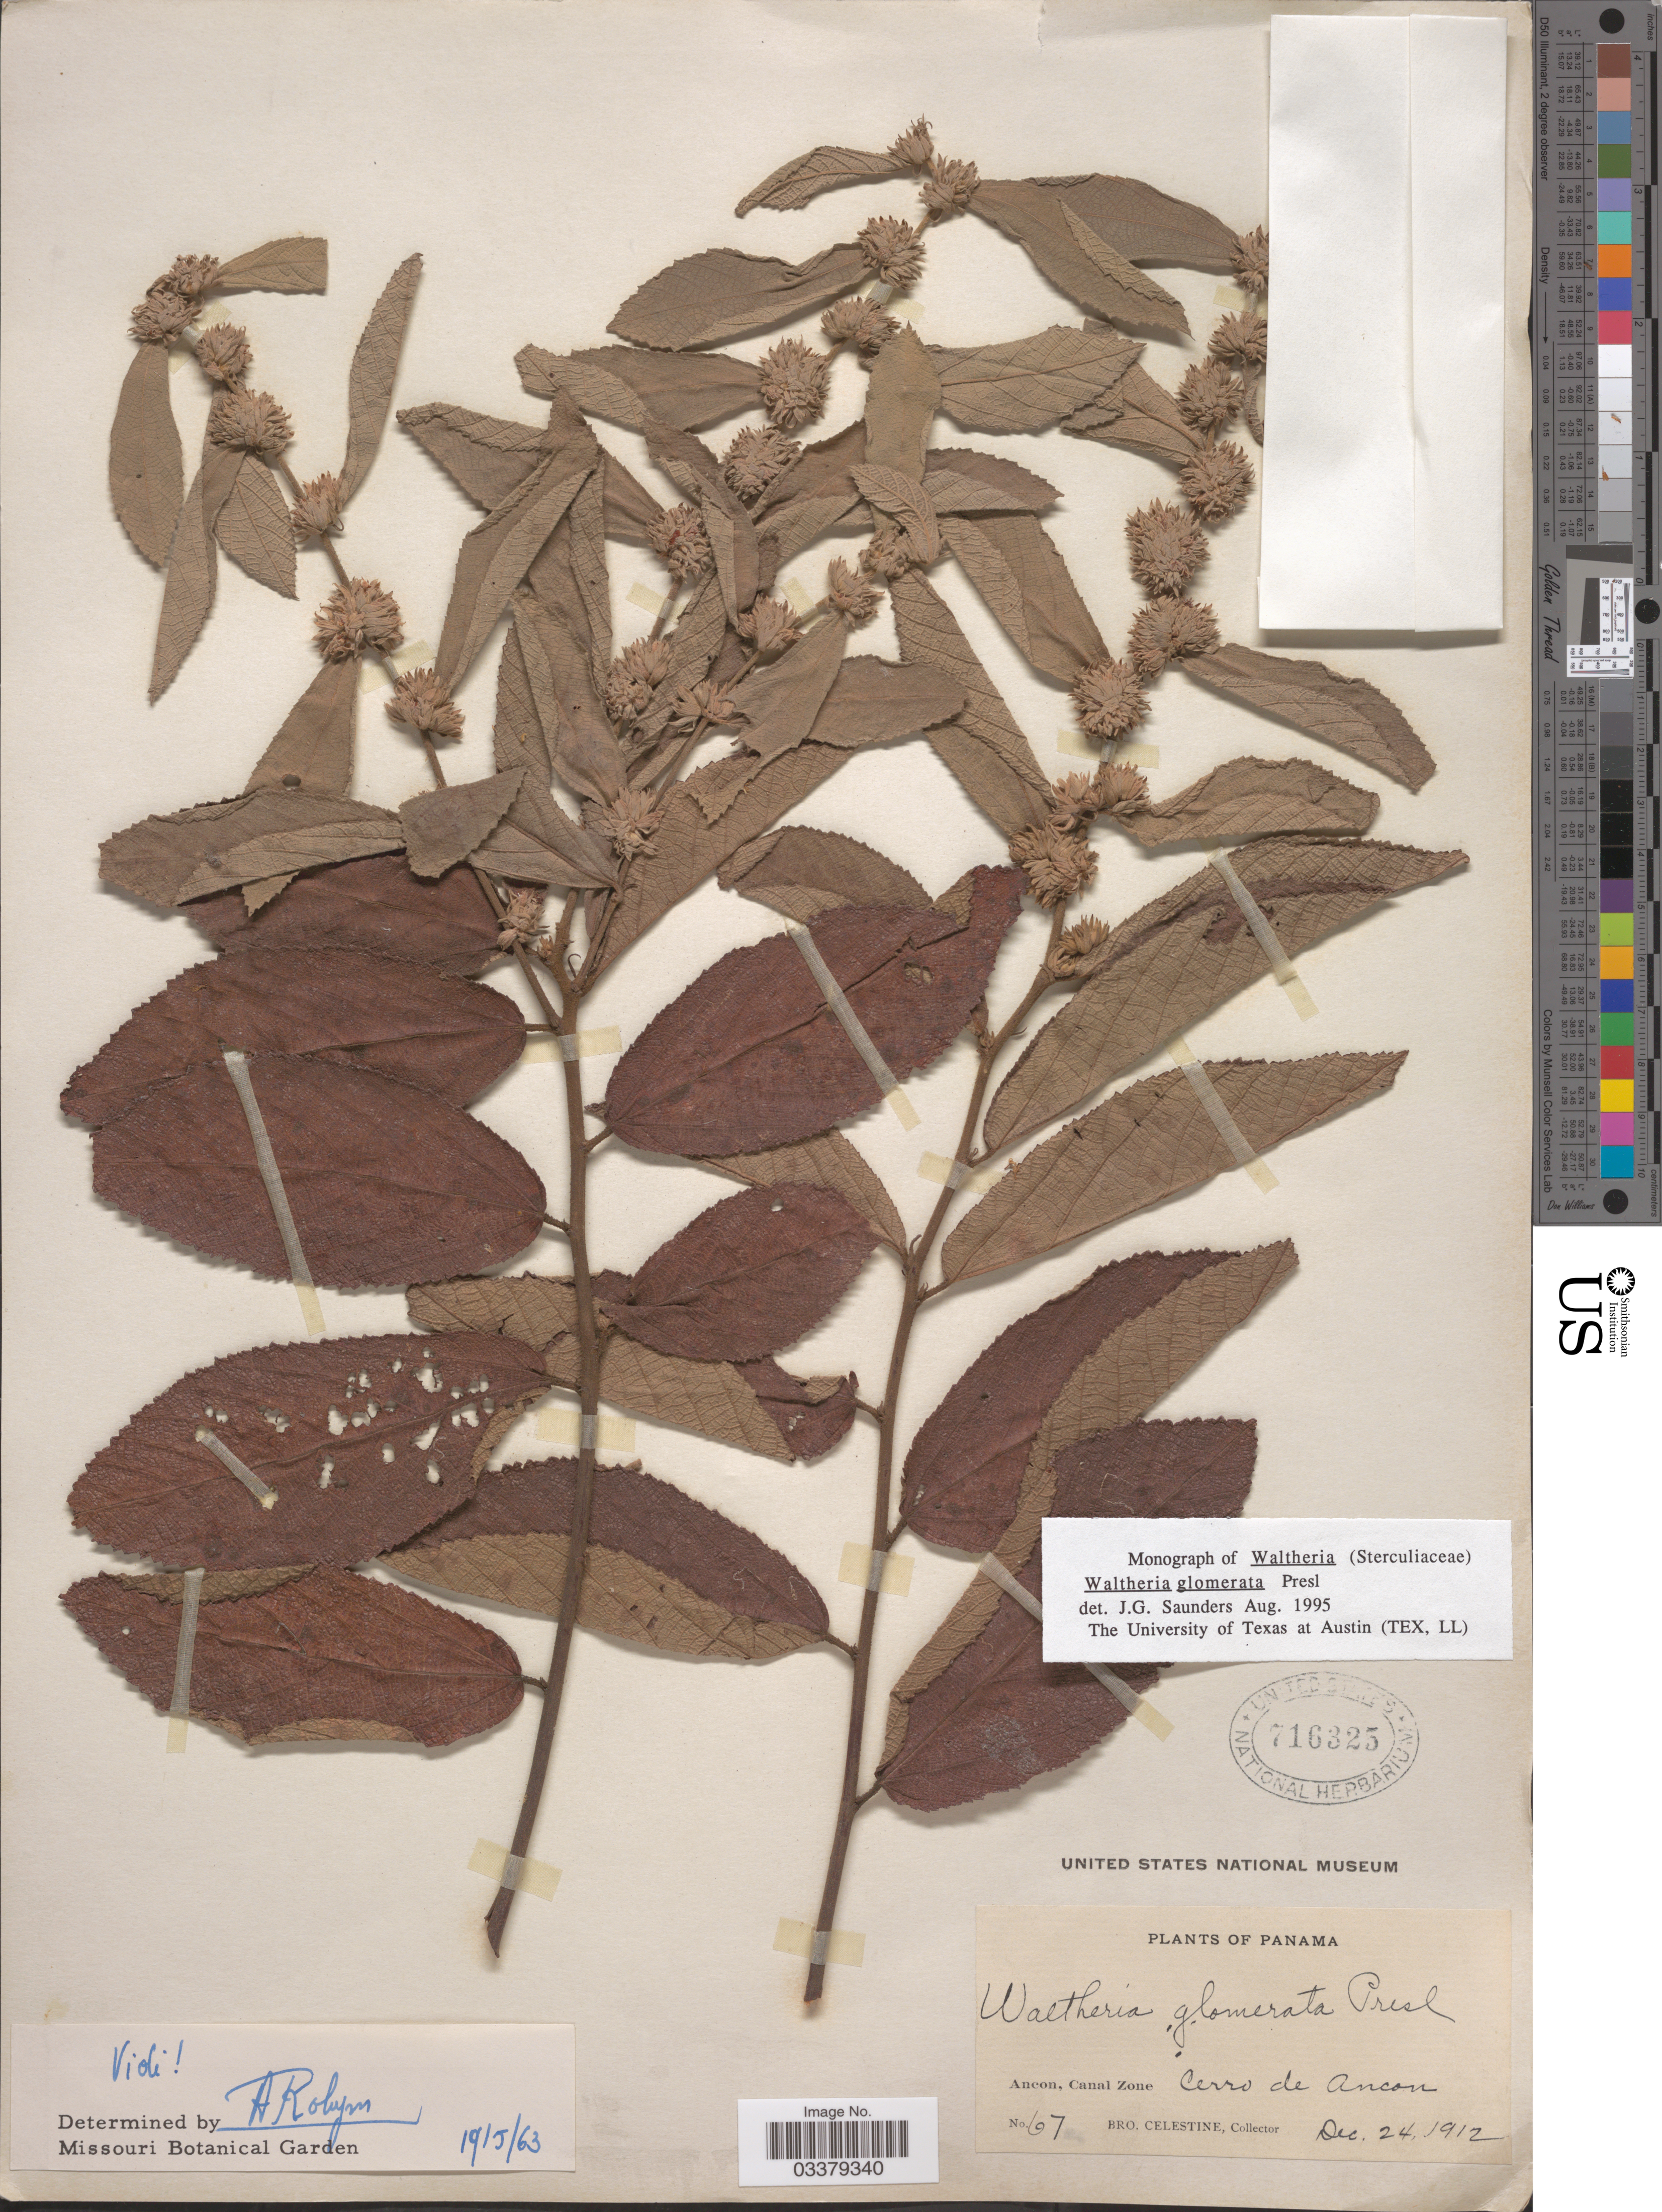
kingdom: Plantae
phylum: Tracheophyta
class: Magnoliopsida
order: Malvales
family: Malvaceae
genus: Waltheria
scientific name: Waltheria glomerata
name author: C. Presl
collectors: B. Celestine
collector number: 67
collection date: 1912-12-24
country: Panama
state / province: Colón / Panamá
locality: Ancon, Canal Zone. Cerro de Ancon.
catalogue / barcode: US 716325